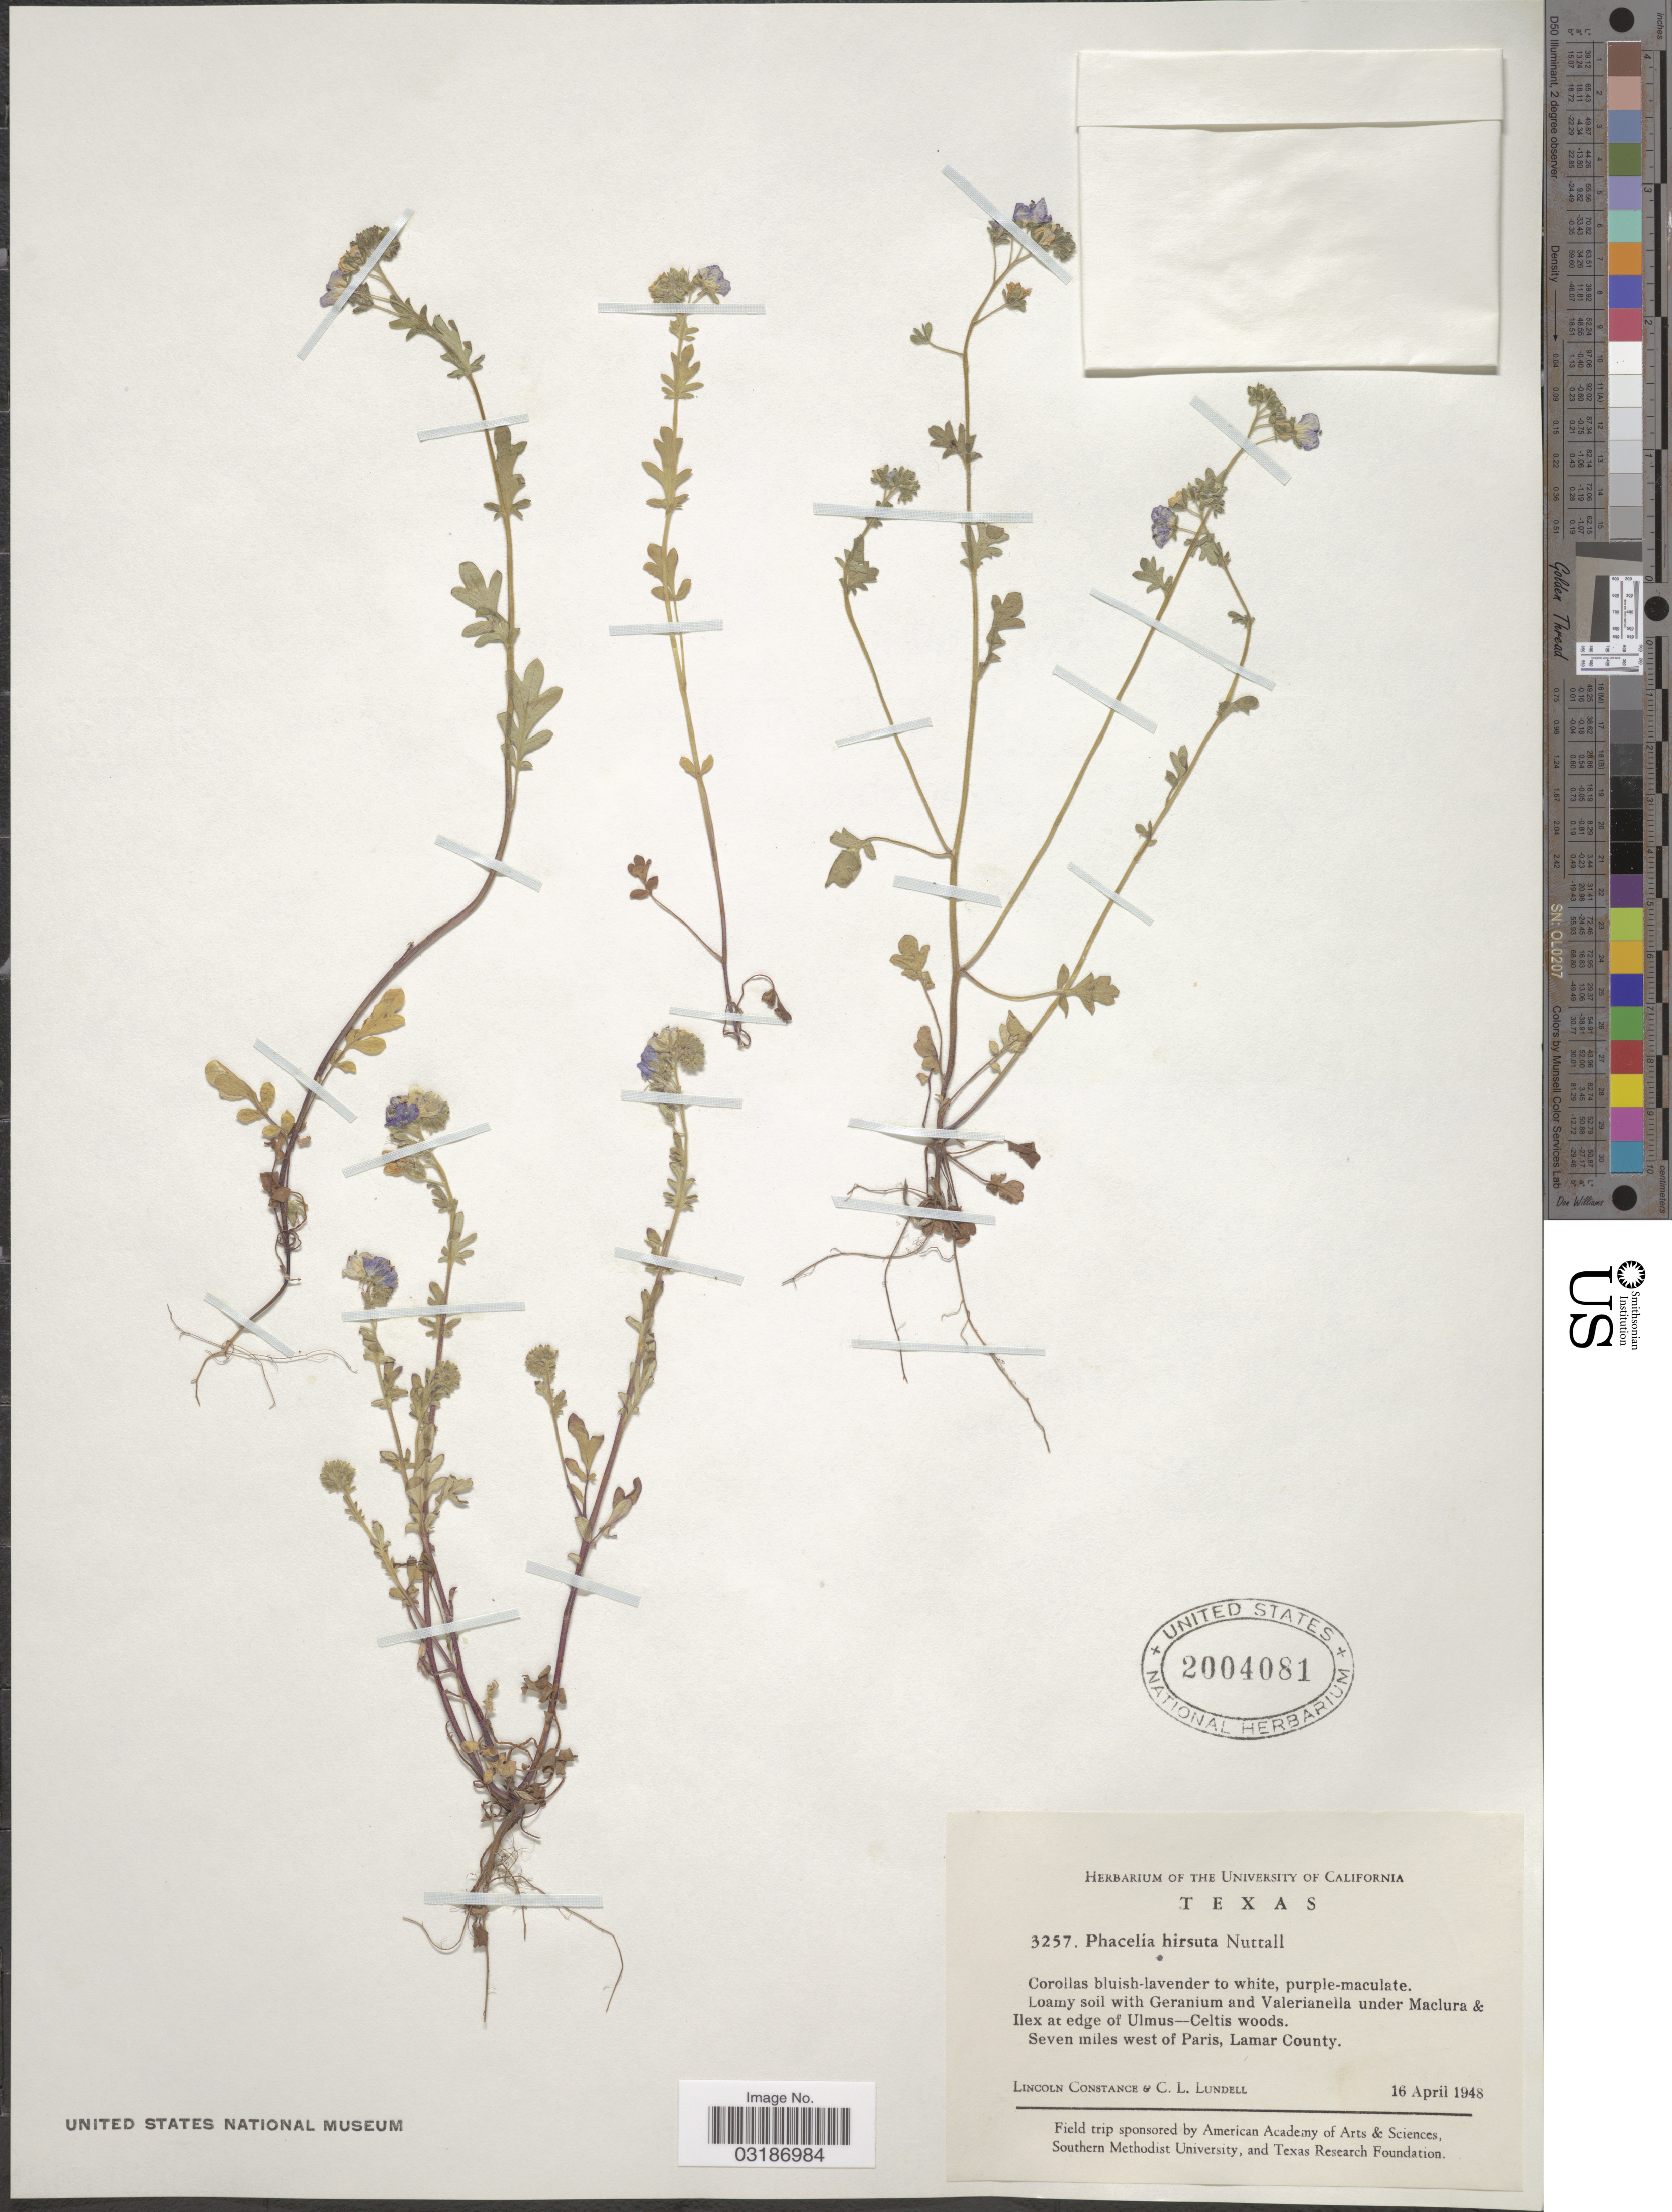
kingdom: Plantae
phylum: Tracheophyta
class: Magnoliopsida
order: Boraginales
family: Hydrophyllaceae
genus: Phacelia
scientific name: Phacelia hirsuta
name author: Nutt.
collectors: L. Constance & C. L. Lundell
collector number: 3257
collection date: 1948-04-16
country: United States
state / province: Texas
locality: Seven miles west of Paris, Lamar County.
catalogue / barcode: US 2004081